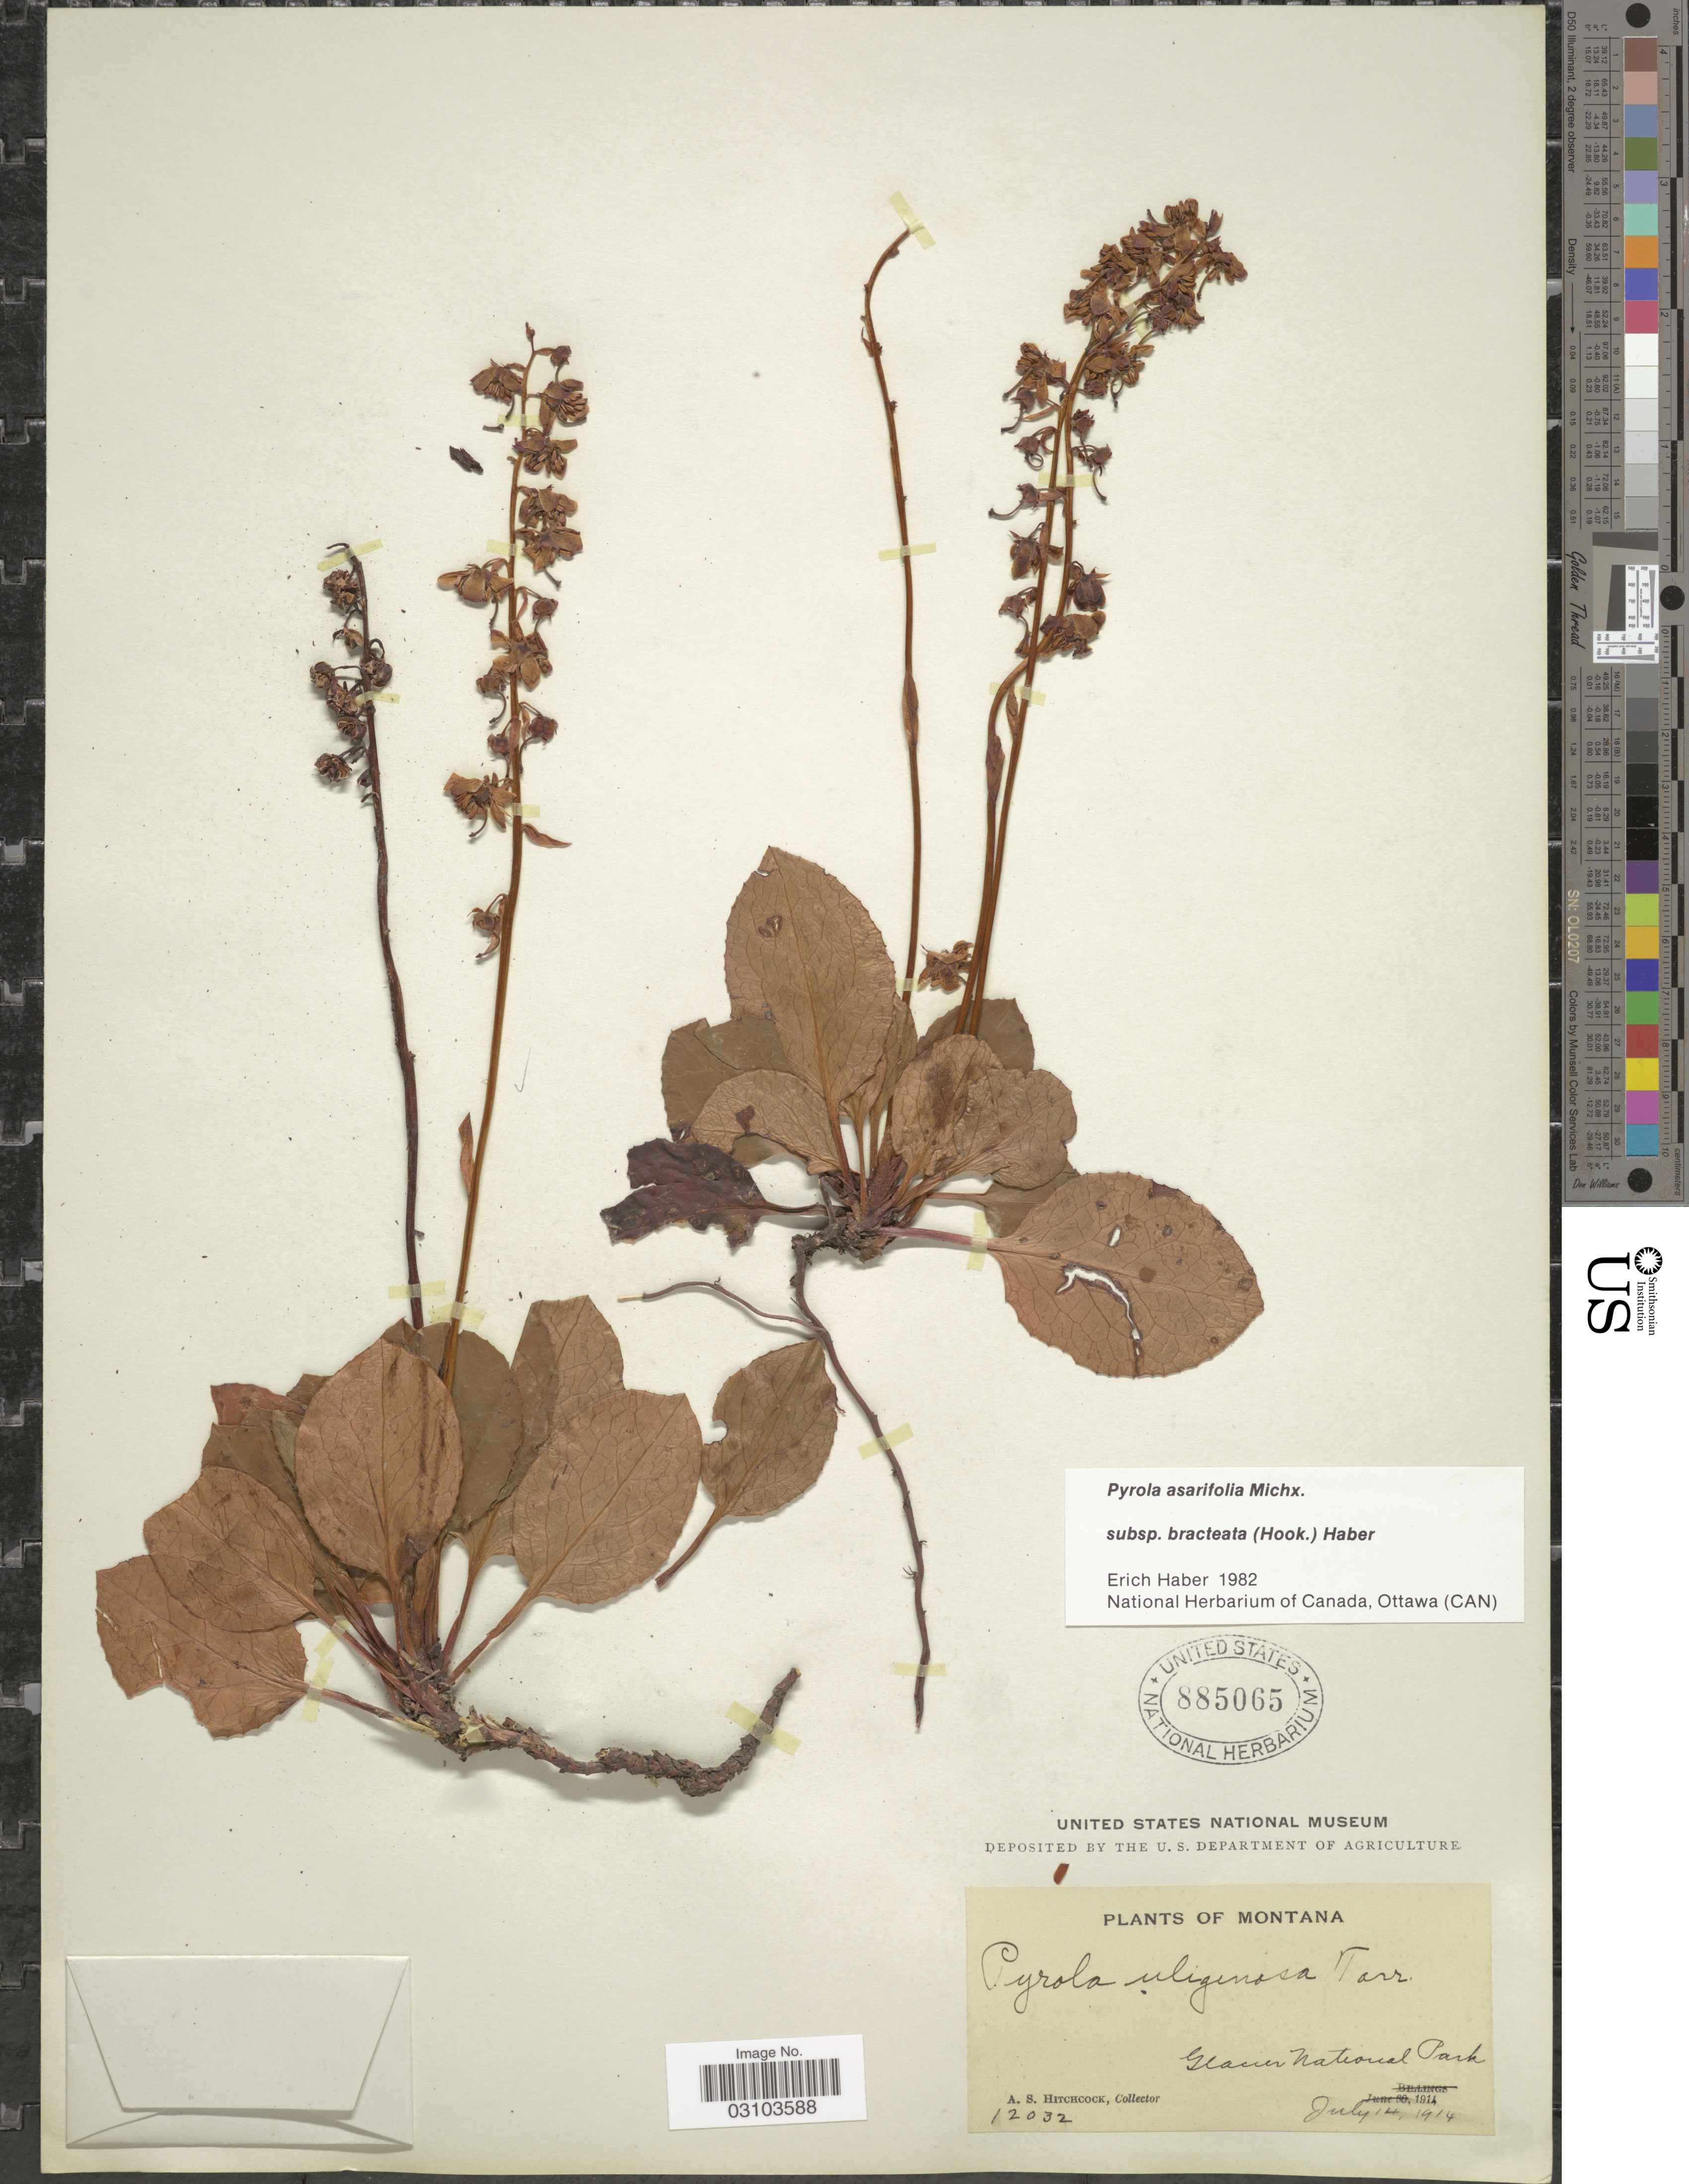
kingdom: Plantae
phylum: Tracheophyta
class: Magnoliopsida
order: Ericales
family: Ericaceae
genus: Pyrola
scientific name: Pyrola asarifolia subsp. bracteata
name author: (Hook.) Haber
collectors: A. S. Hitchcock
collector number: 12032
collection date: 1914-07-14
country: United States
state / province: Montana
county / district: Flathead / Glacier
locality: Glacier National Park.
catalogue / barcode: US 885065